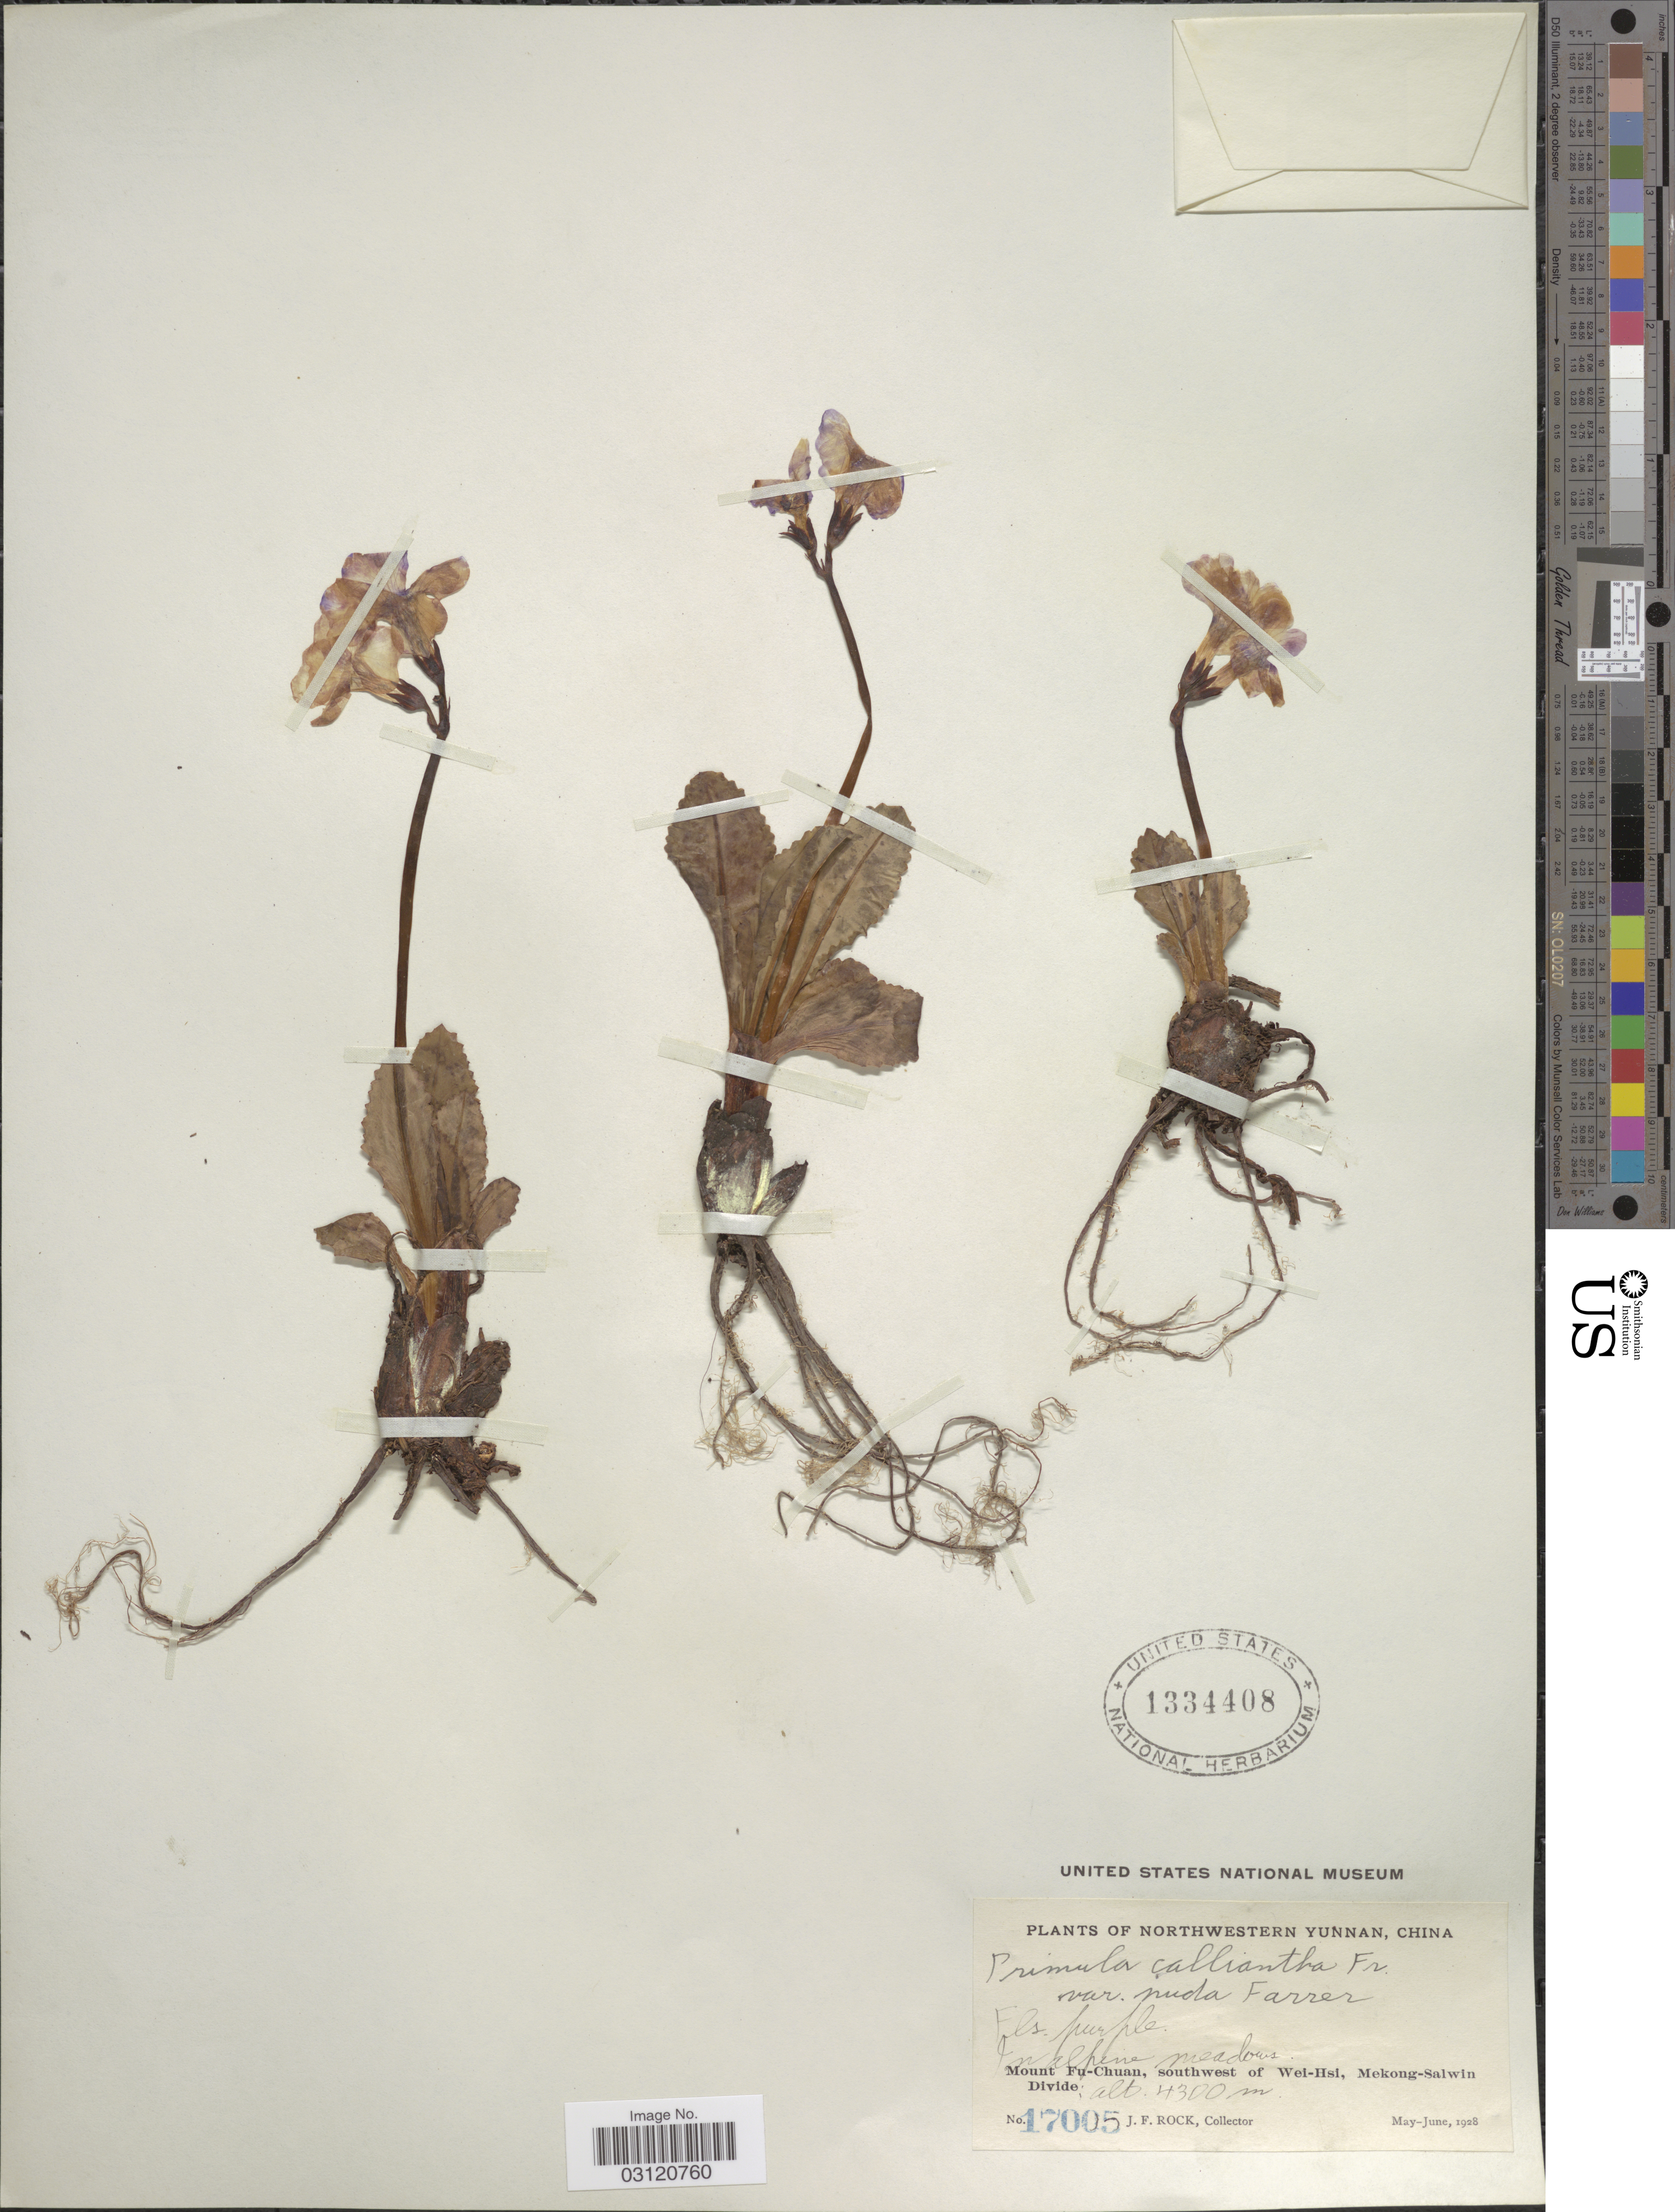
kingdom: Plantae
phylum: Tracheophyta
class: Magnoliopsida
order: Ericales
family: Primulaceae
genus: Primula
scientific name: Primula calliantha subsp. bryophila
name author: (Balf. f. & Farrer) W.W. Sm. & Forrest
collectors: J. Rock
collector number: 17005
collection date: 1928-05/1928-06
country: China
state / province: Yunnan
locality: Northwestern Yunnan. Mount Fu-Chuan, southwest of Wei-Hsi, Mekong-Salwin Divide.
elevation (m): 4300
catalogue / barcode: US 1334408